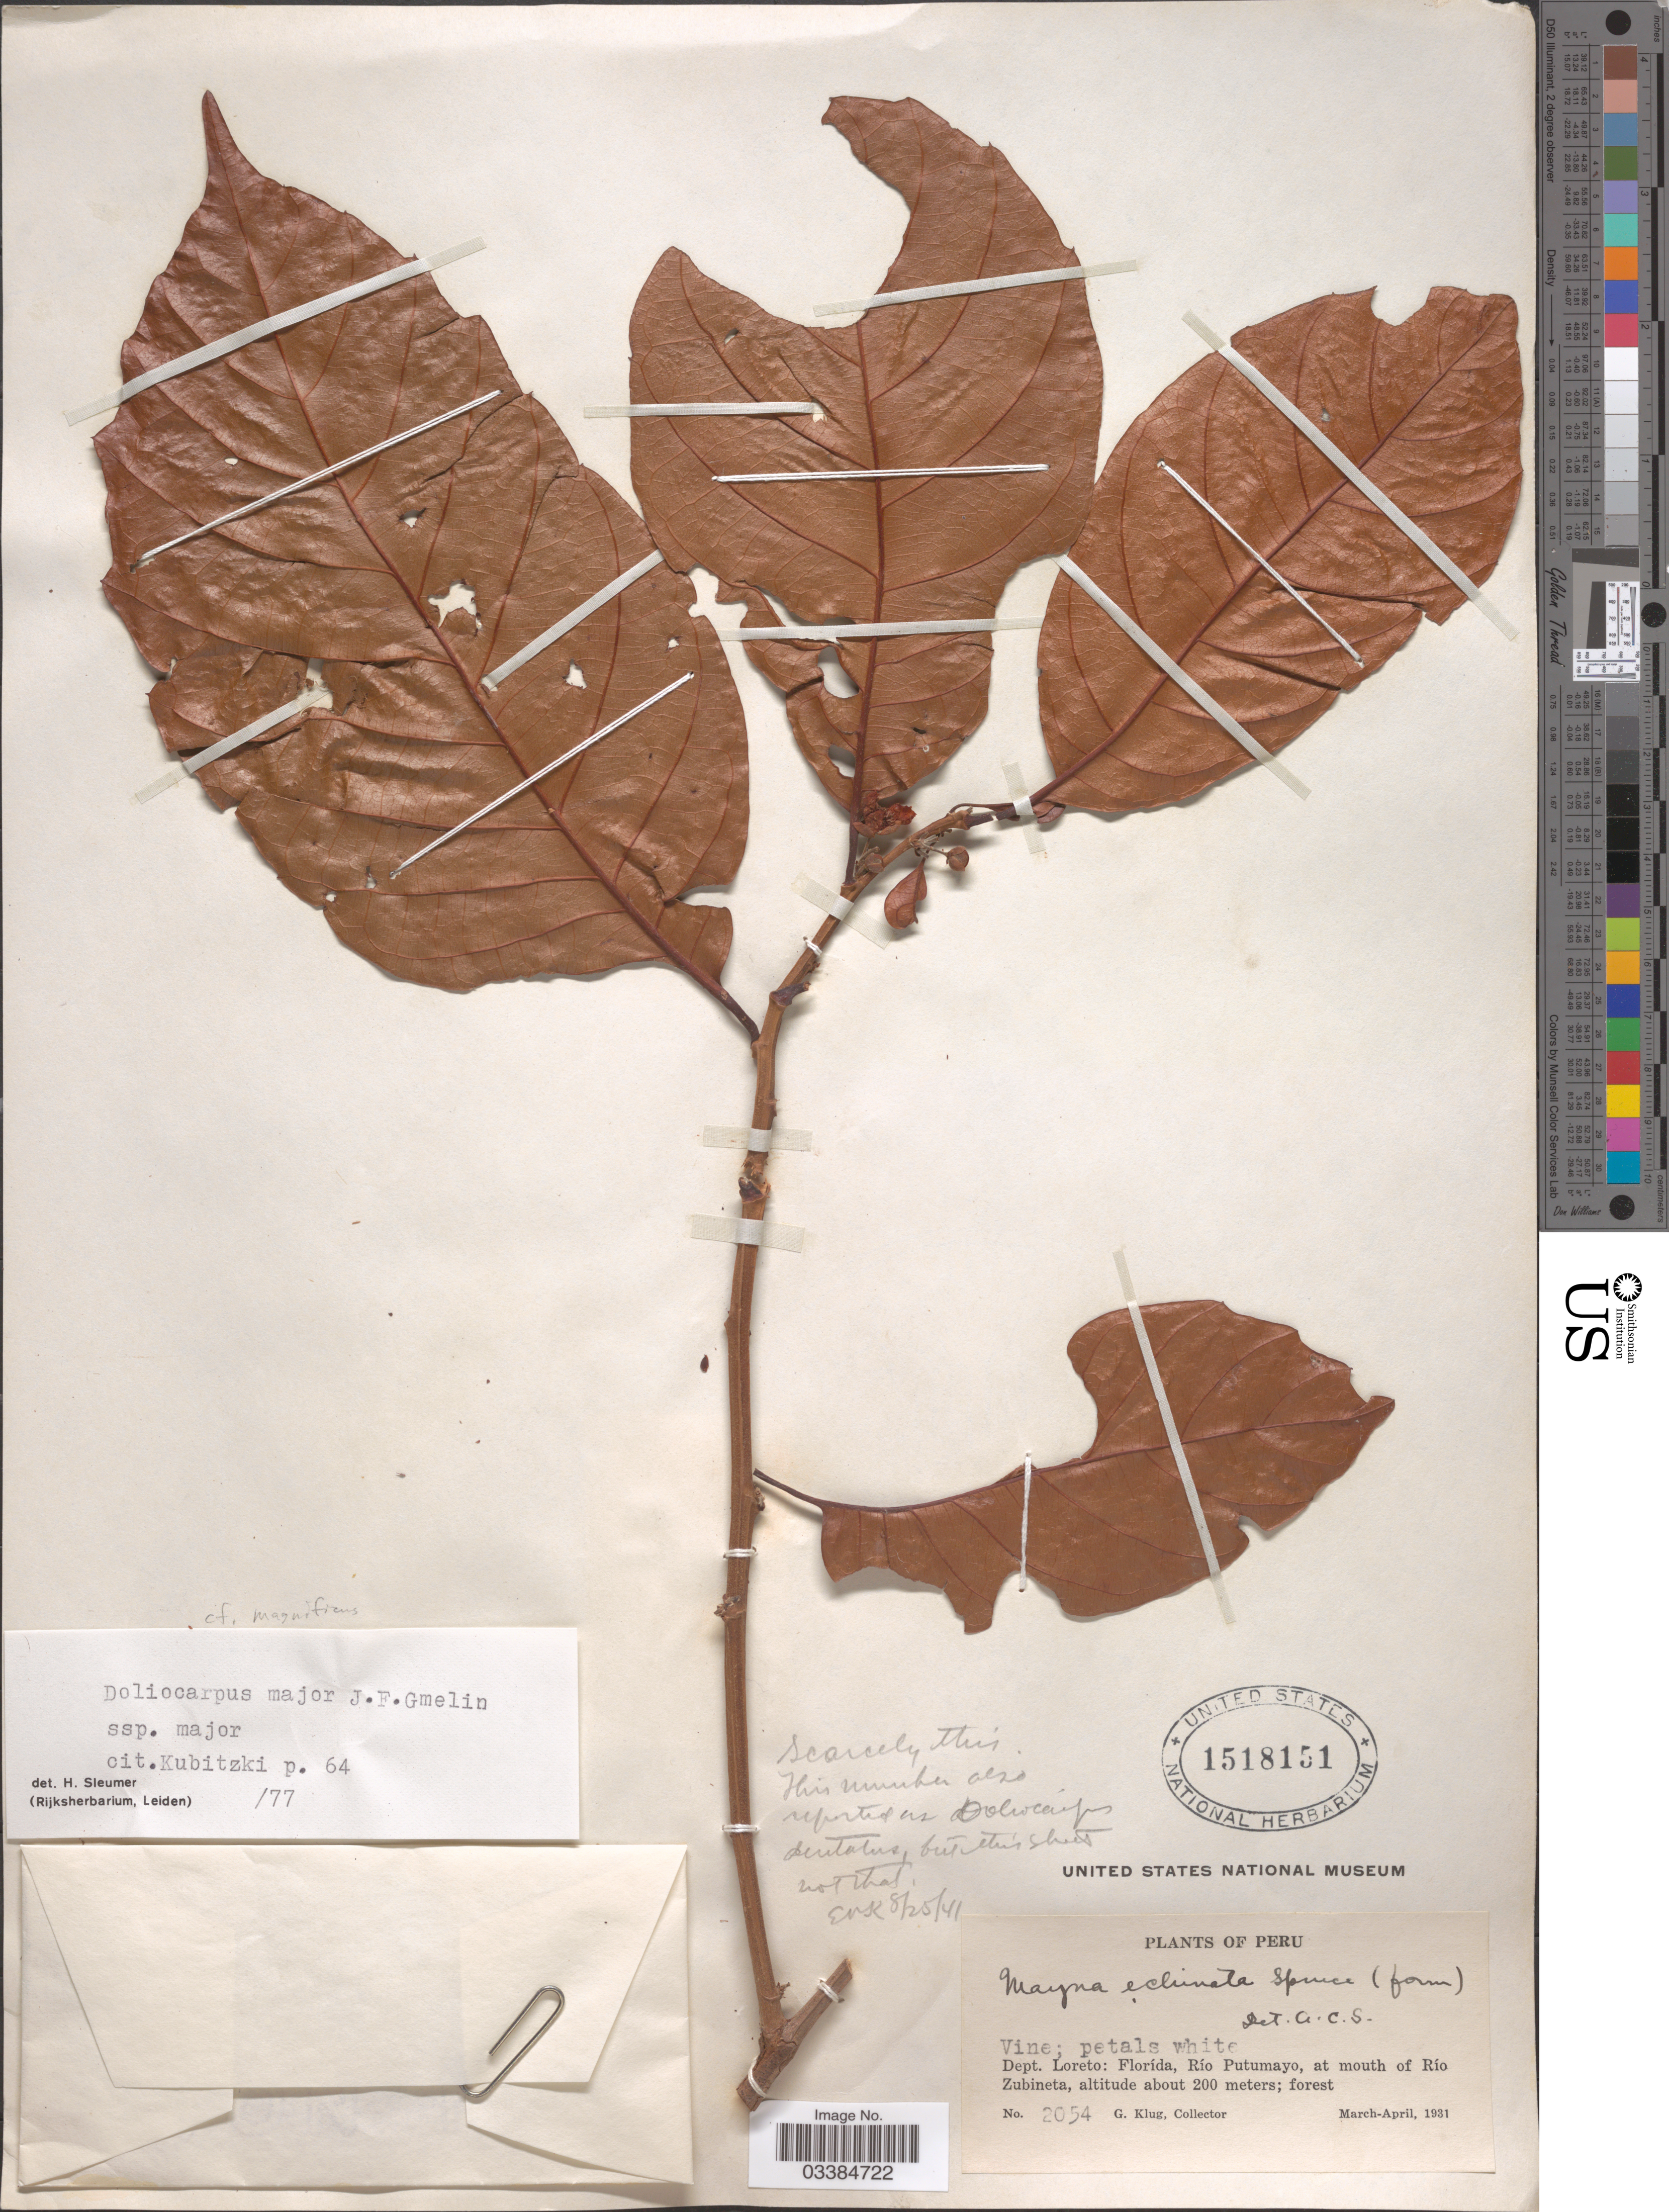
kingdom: Plantae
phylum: Tracheophyta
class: Magnoliopsida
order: Dilleniales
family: Dilleniaceae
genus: Doliocarpus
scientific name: Doliocarpus major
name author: J.F. Gmel.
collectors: G. Klug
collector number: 2054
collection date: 1931-03/1931-04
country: Peru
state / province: Loreto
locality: Dept. Loreto: Florída, Río Putumayo, at mouth of Río Zubineta.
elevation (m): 200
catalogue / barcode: US 1518151